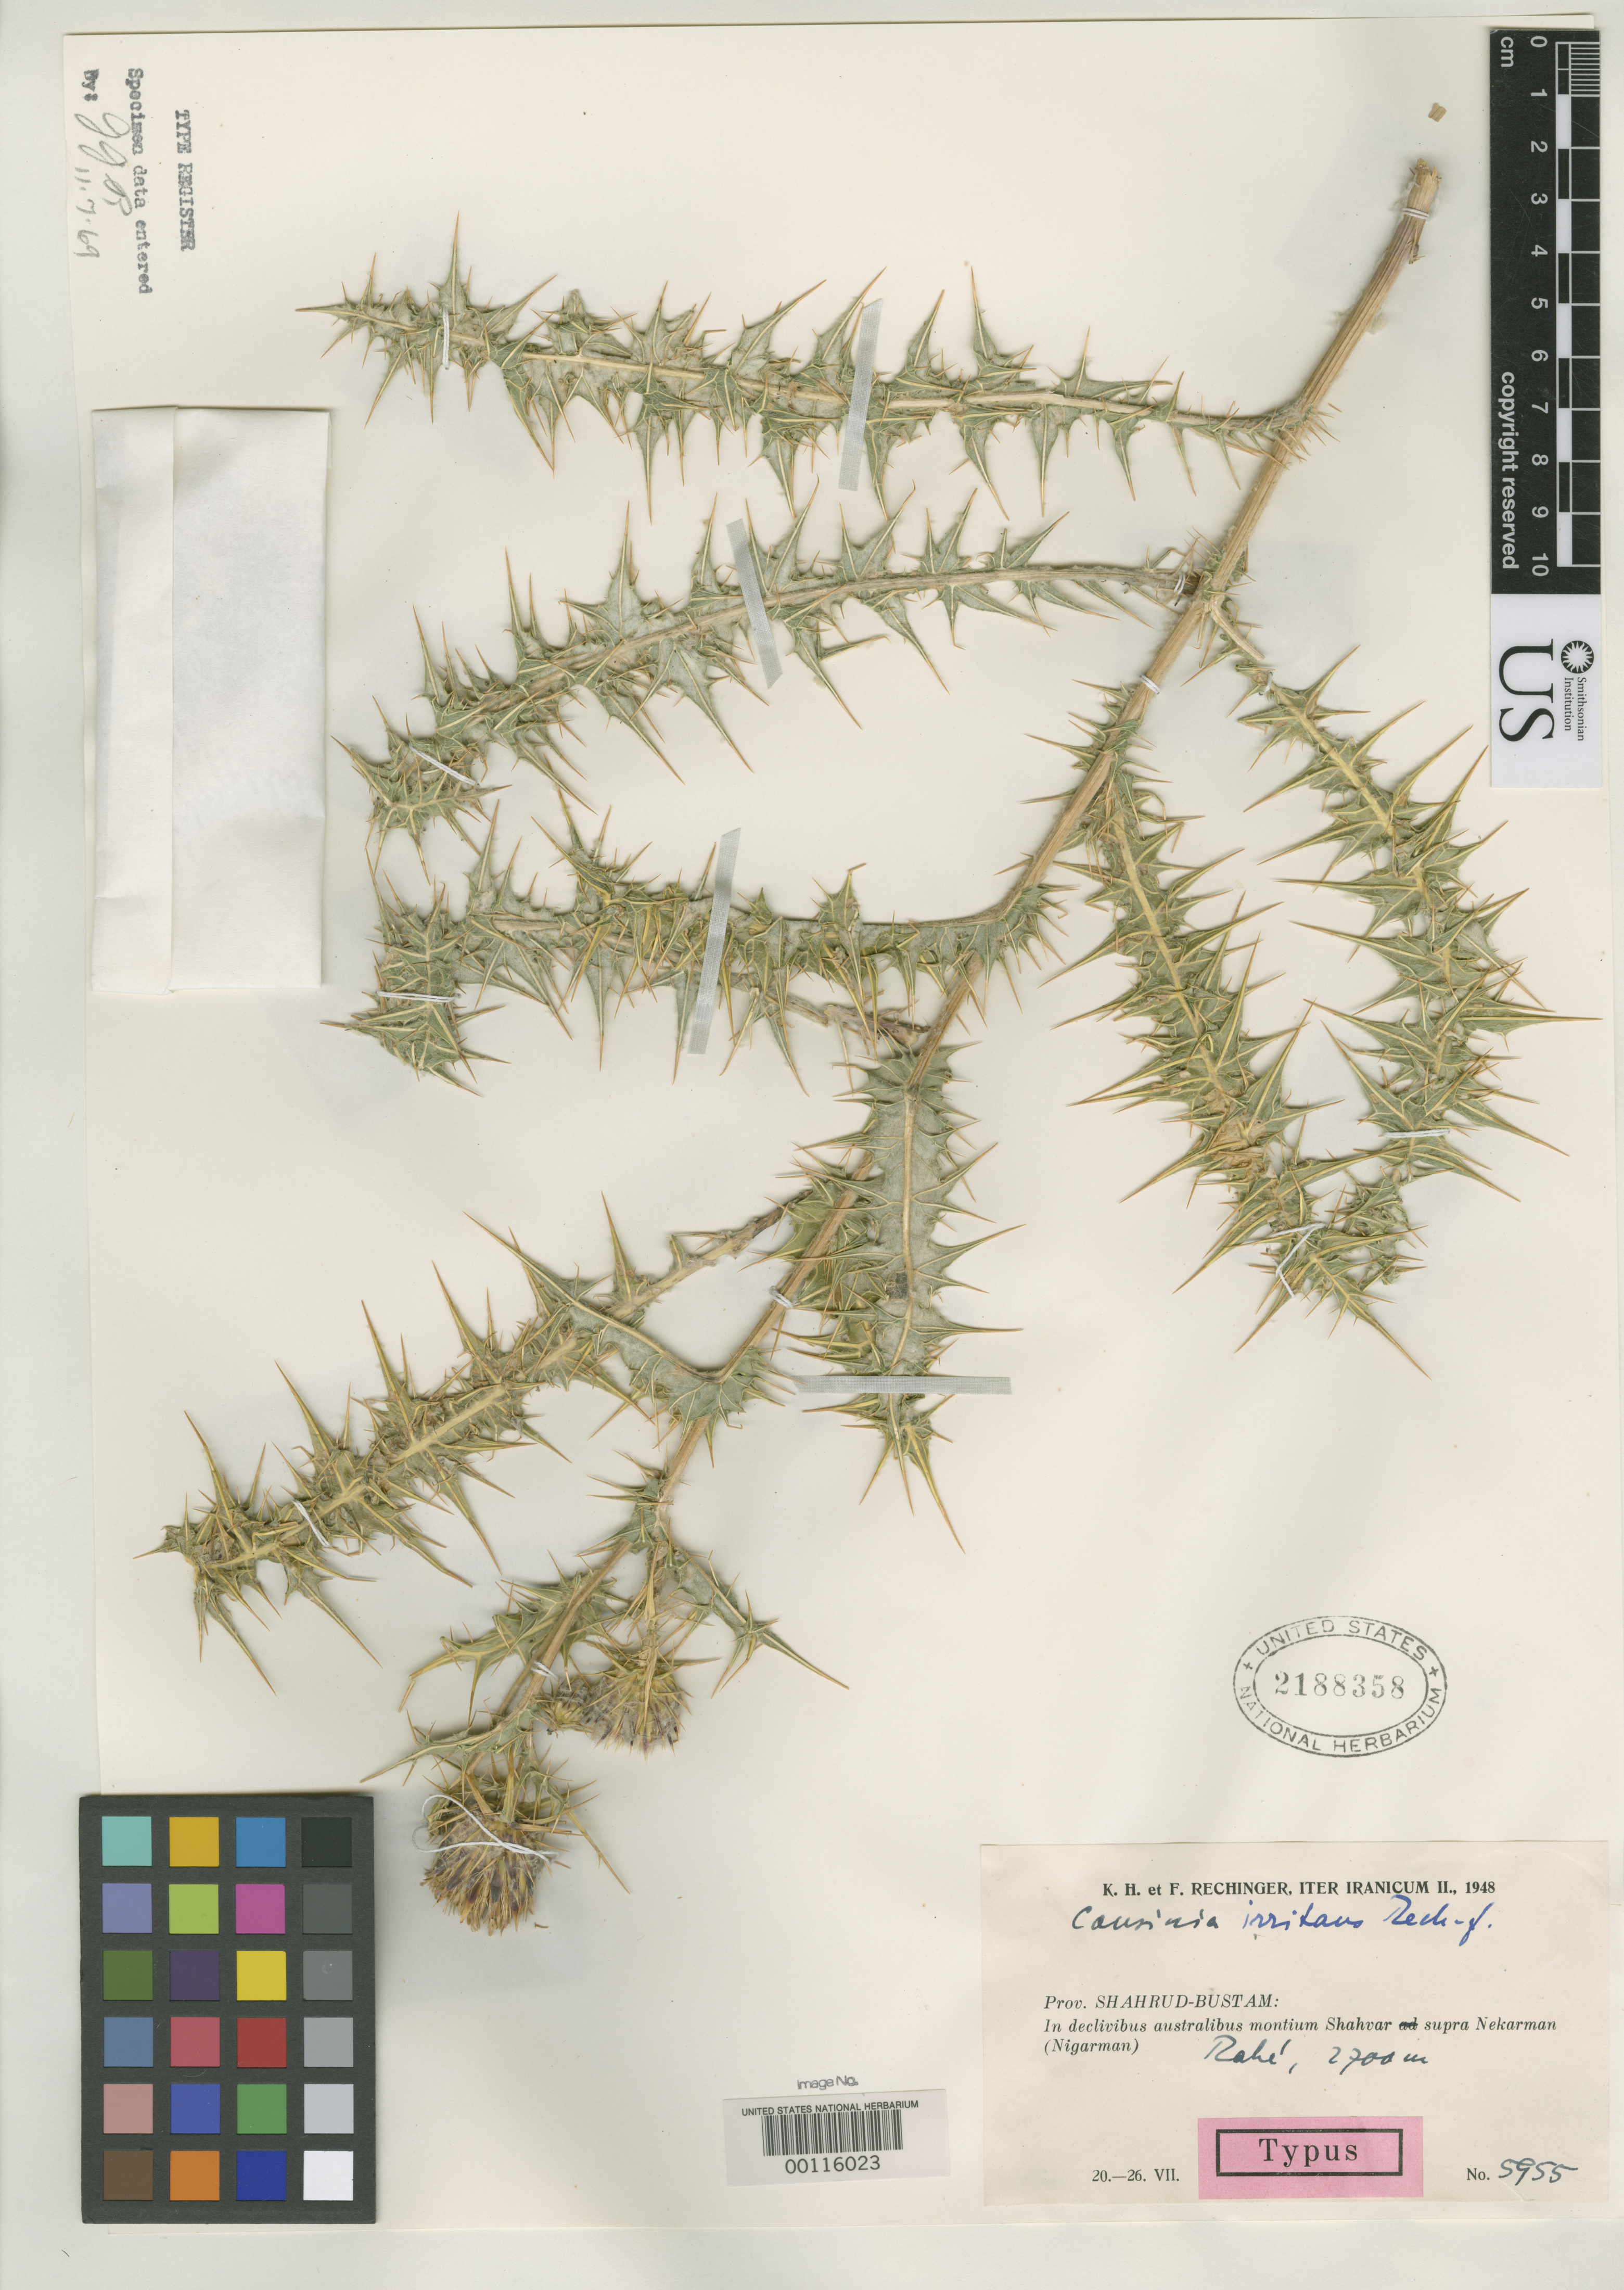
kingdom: Plantae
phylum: Tracheophyta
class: Magnoliopsida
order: Asterales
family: Asteraceae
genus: Cousinia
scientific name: Cousinia irritans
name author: Rech. f.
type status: Isotype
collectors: K. H. Rechinger & F. Rechinger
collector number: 5955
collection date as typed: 20 Jul 1948 to 26 Jul 1948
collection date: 1948-07-20/1948-07-26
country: Iran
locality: Mt. Shahvar above Nekarman, Shahrud-Bustam.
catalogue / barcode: US 2188358